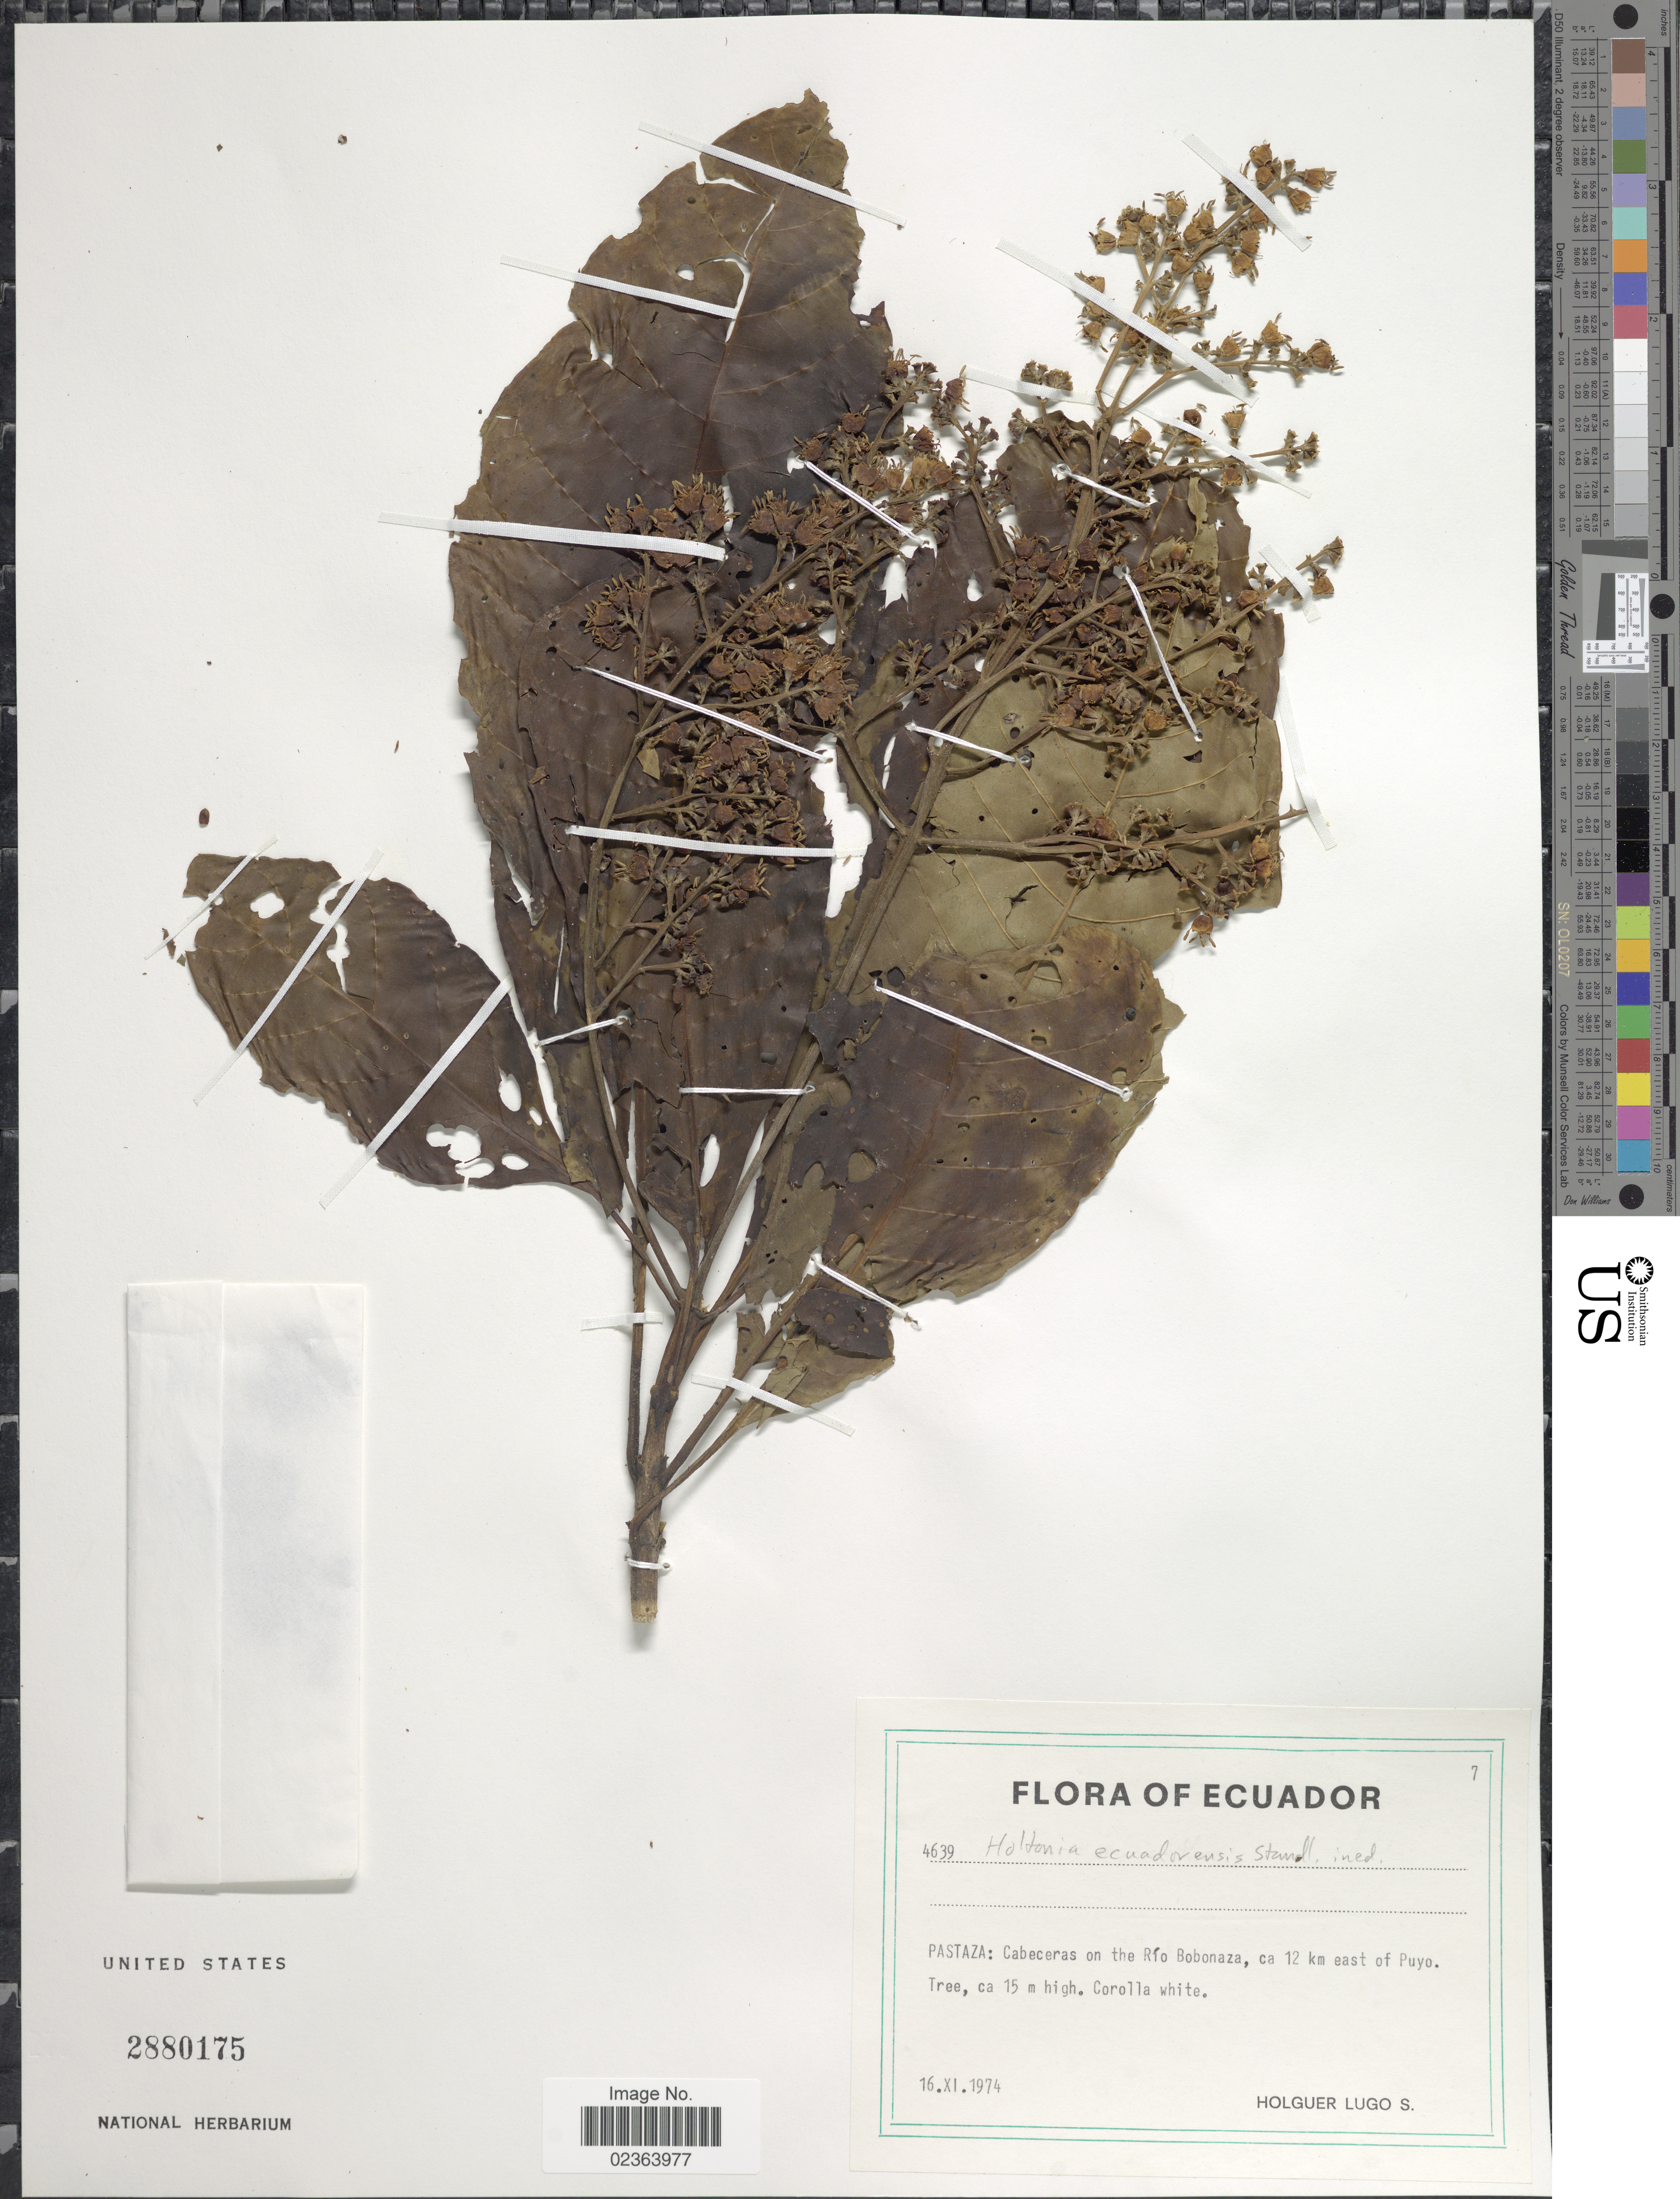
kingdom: Plantae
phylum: Tracheophyta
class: Magnoliopsida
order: Gentianales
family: Rubiaceae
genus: Elaeagia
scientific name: Elaeagia sp.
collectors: H. Lugo S.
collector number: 4639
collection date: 1974-11-16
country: Ecuador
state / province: Pastaza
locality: Pastaza: Cabeceras on the Rio Bobonaza, 12 km east of Puyo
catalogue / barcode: US 2880175